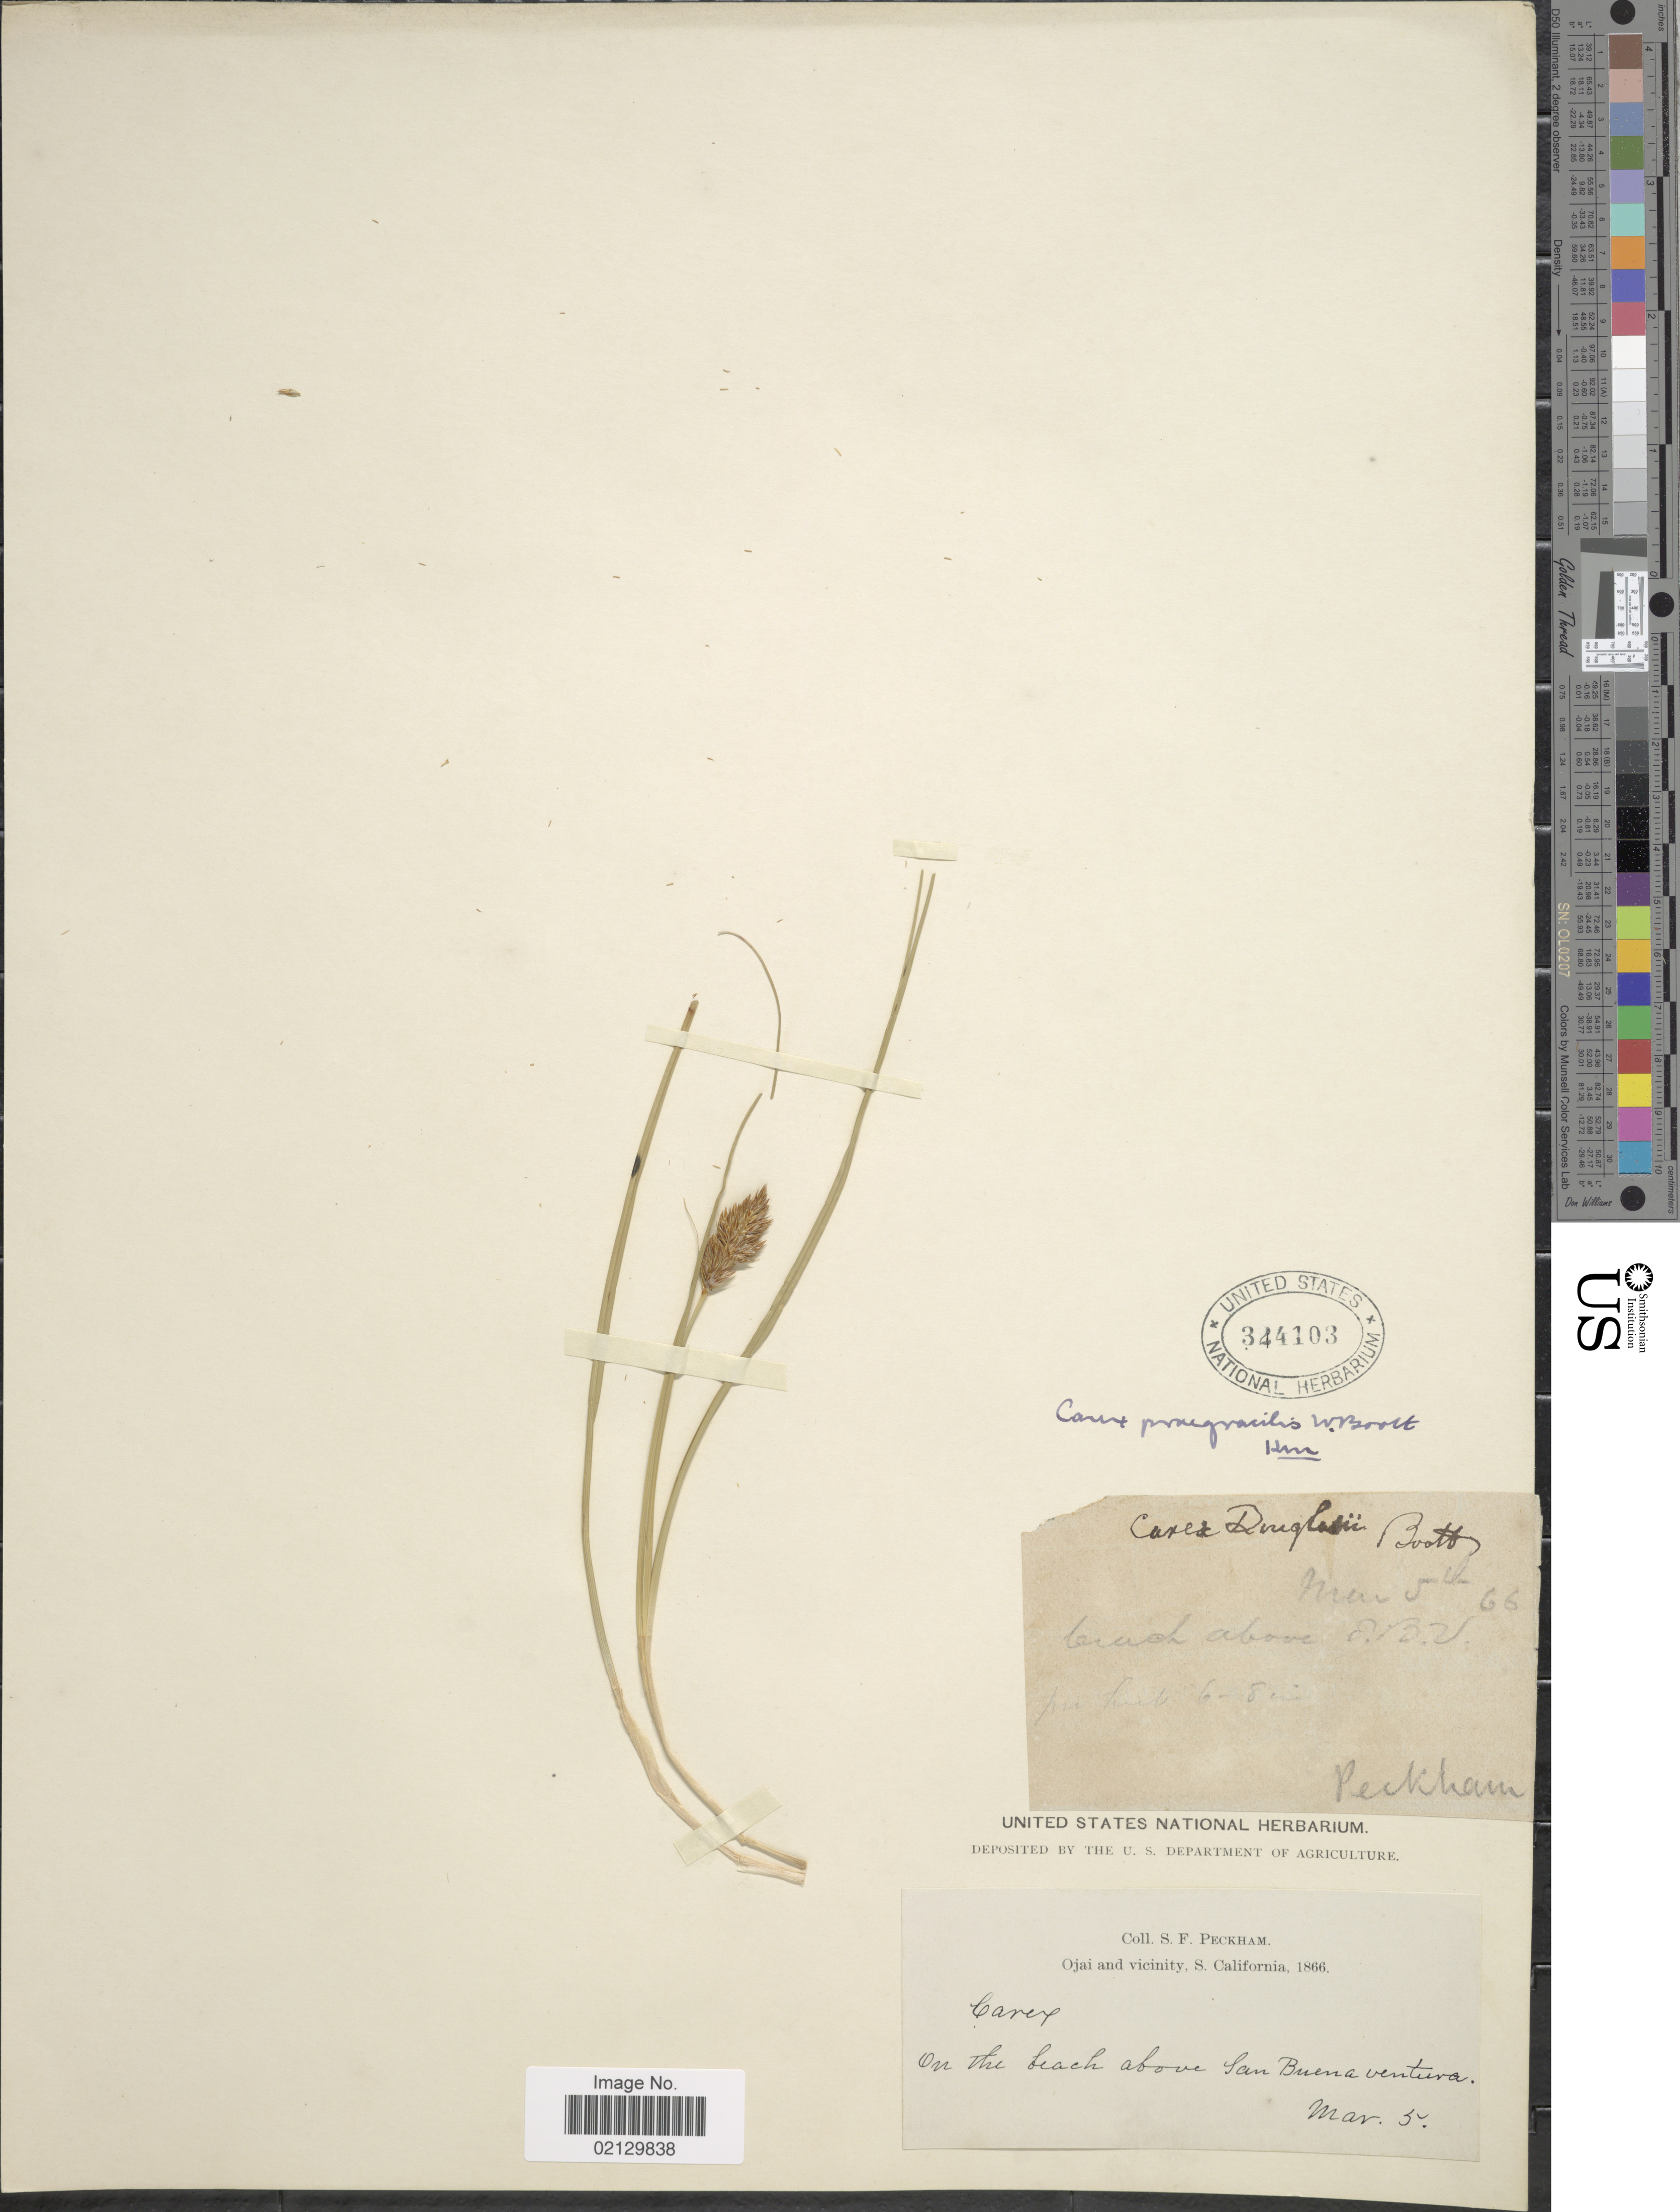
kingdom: Plantae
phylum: Tracheophyta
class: Liliopsida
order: Poales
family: Cyperaceae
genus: Carex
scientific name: Carex praegracilis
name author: W. Boott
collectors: S. Peckham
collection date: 1866-03-05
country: United States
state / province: California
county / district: Ventura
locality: Ojai and vicinity, S. California. San Buena ventura. On the beach above San Buena ventura.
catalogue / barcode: US 344103